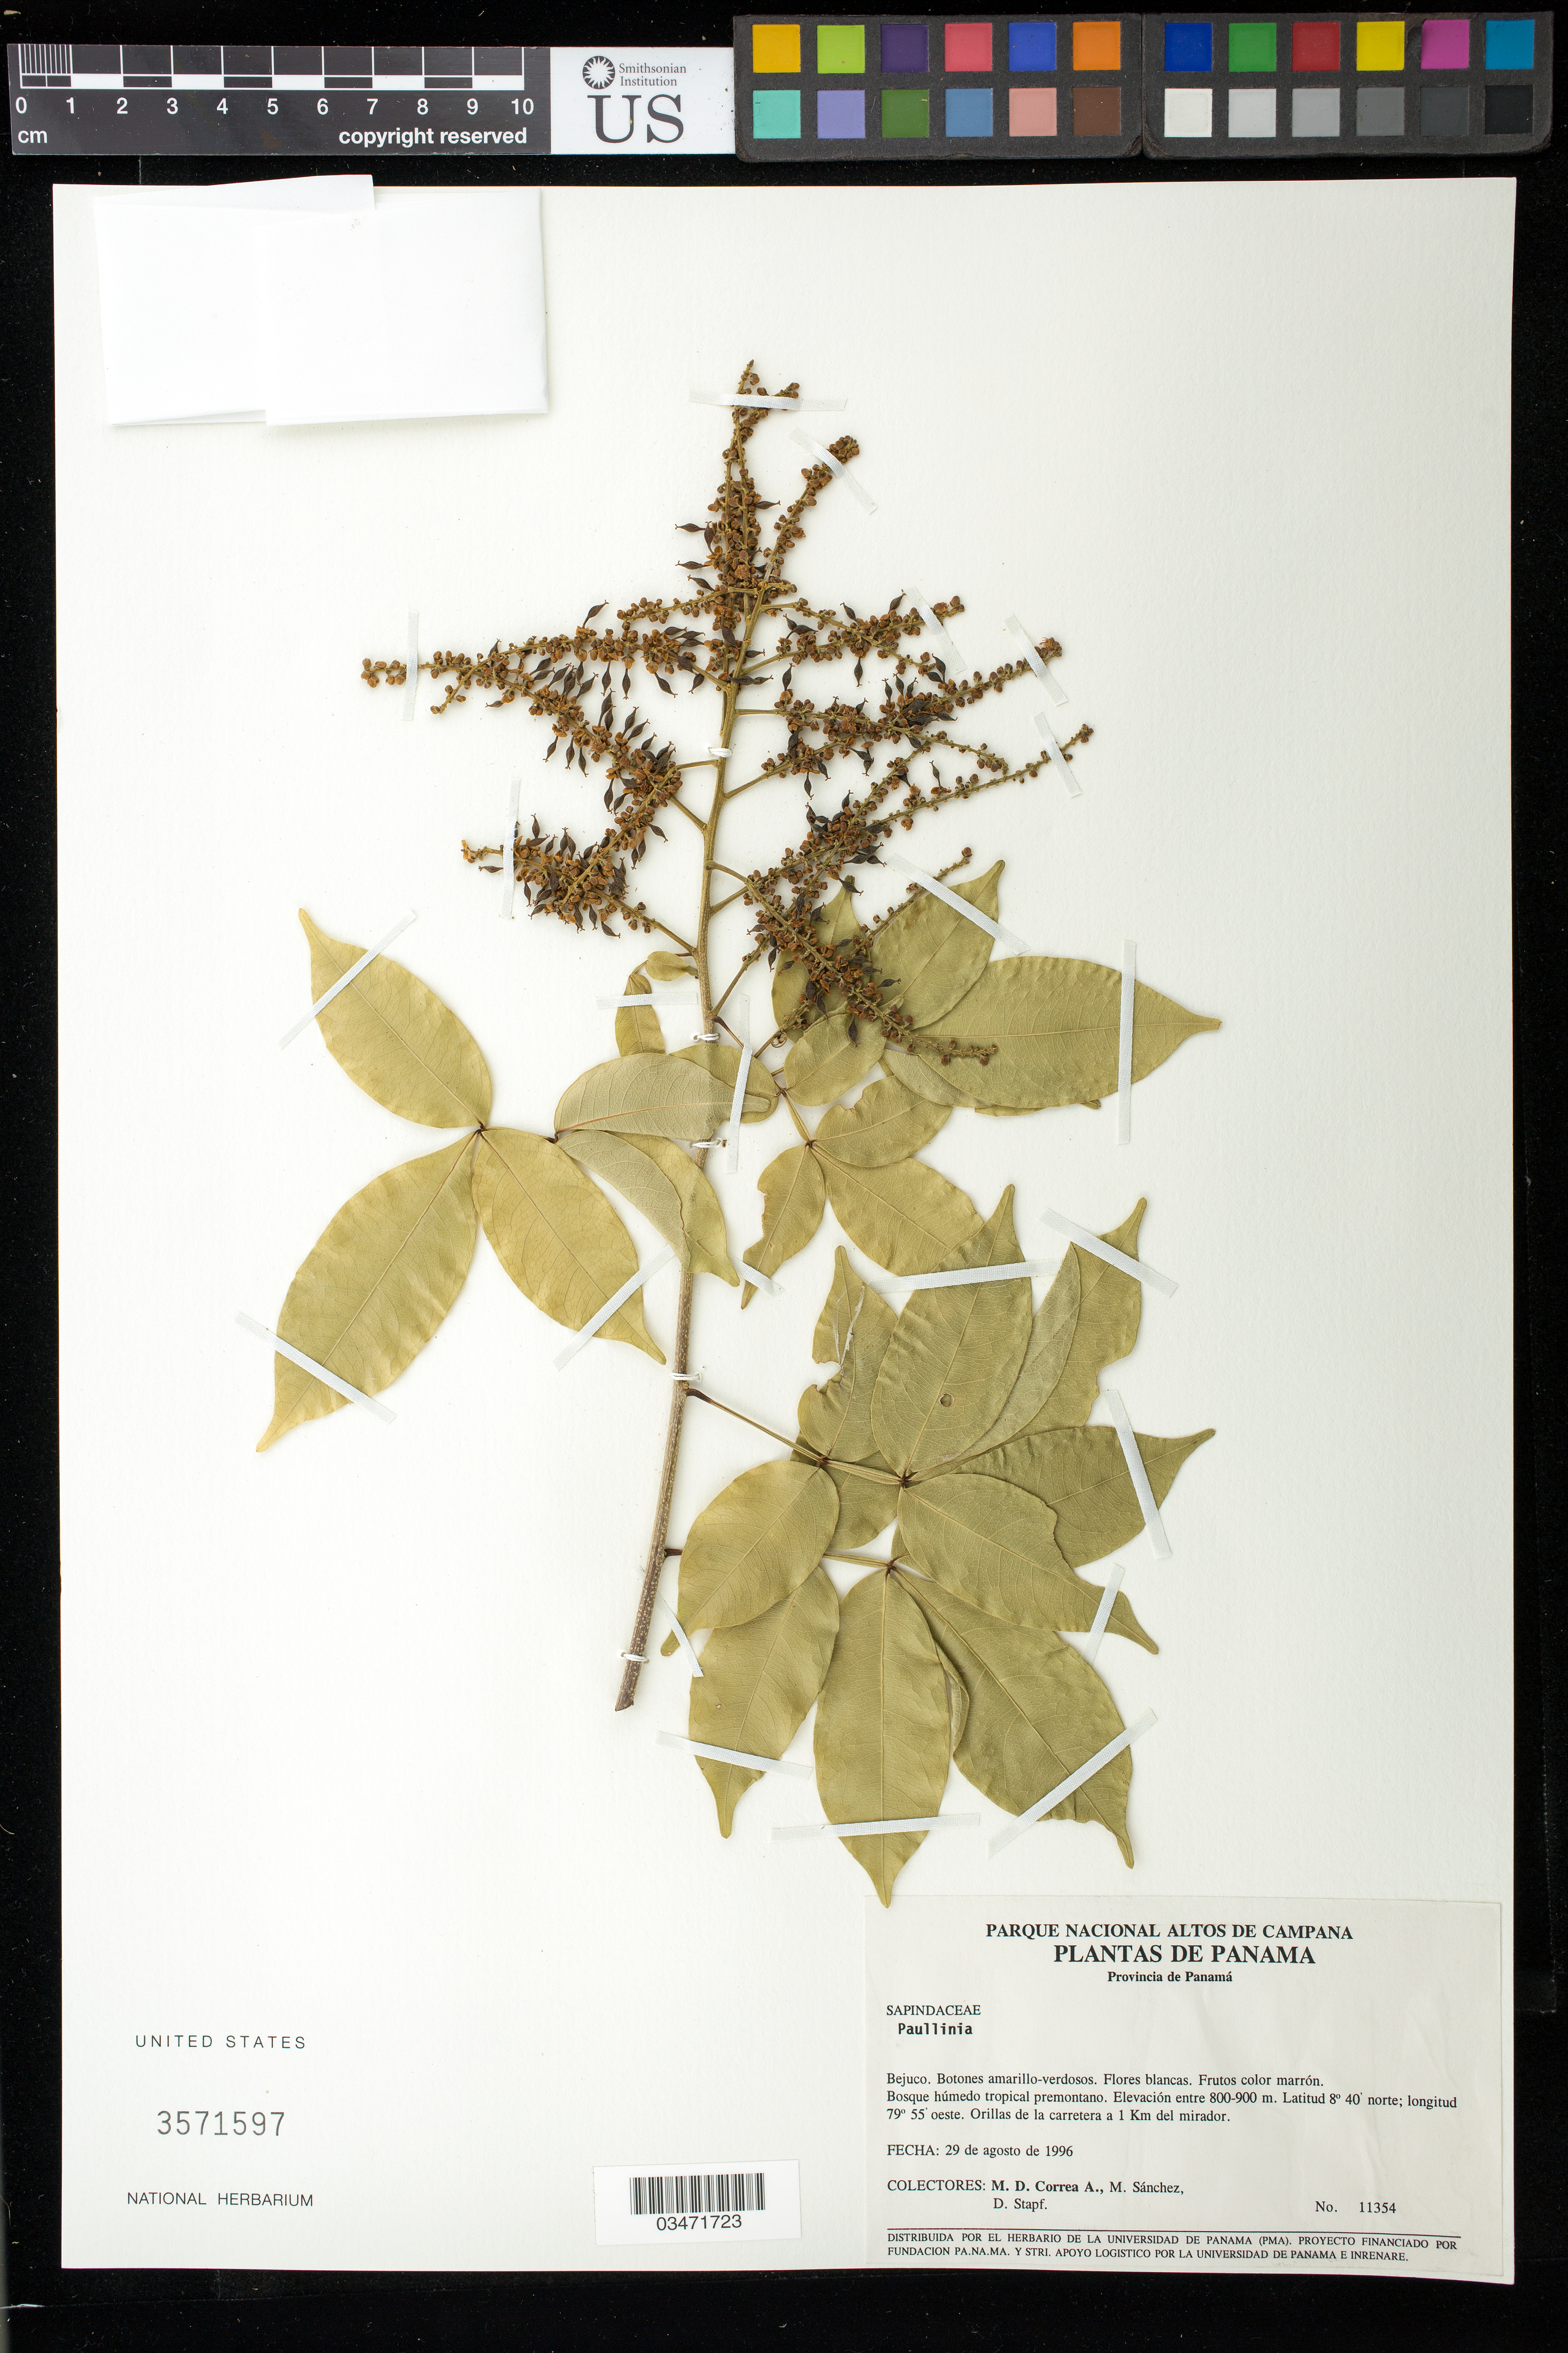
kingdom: Plantae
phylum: Tracheophyta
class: Magnoliopsida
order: Sapindales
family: Sapindaceae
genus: Paullinia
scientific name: Paullinia bidentata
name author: Radlk.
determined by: Acevedo-Rodriguez, P., (US), Smithsonian Institution - National Museum of Natural History (UNITED STATES)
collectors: M. Correa A, M. Sánchez & D. Stapf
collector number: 11354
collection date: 1996-08-29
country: Panama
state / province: Panamá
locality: Parque Nacional Altos de Campana, orillas de la carretera a 1 km del mirador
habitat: Bosque húmedo tropical premontano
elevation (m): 800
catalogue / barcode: US 3571597